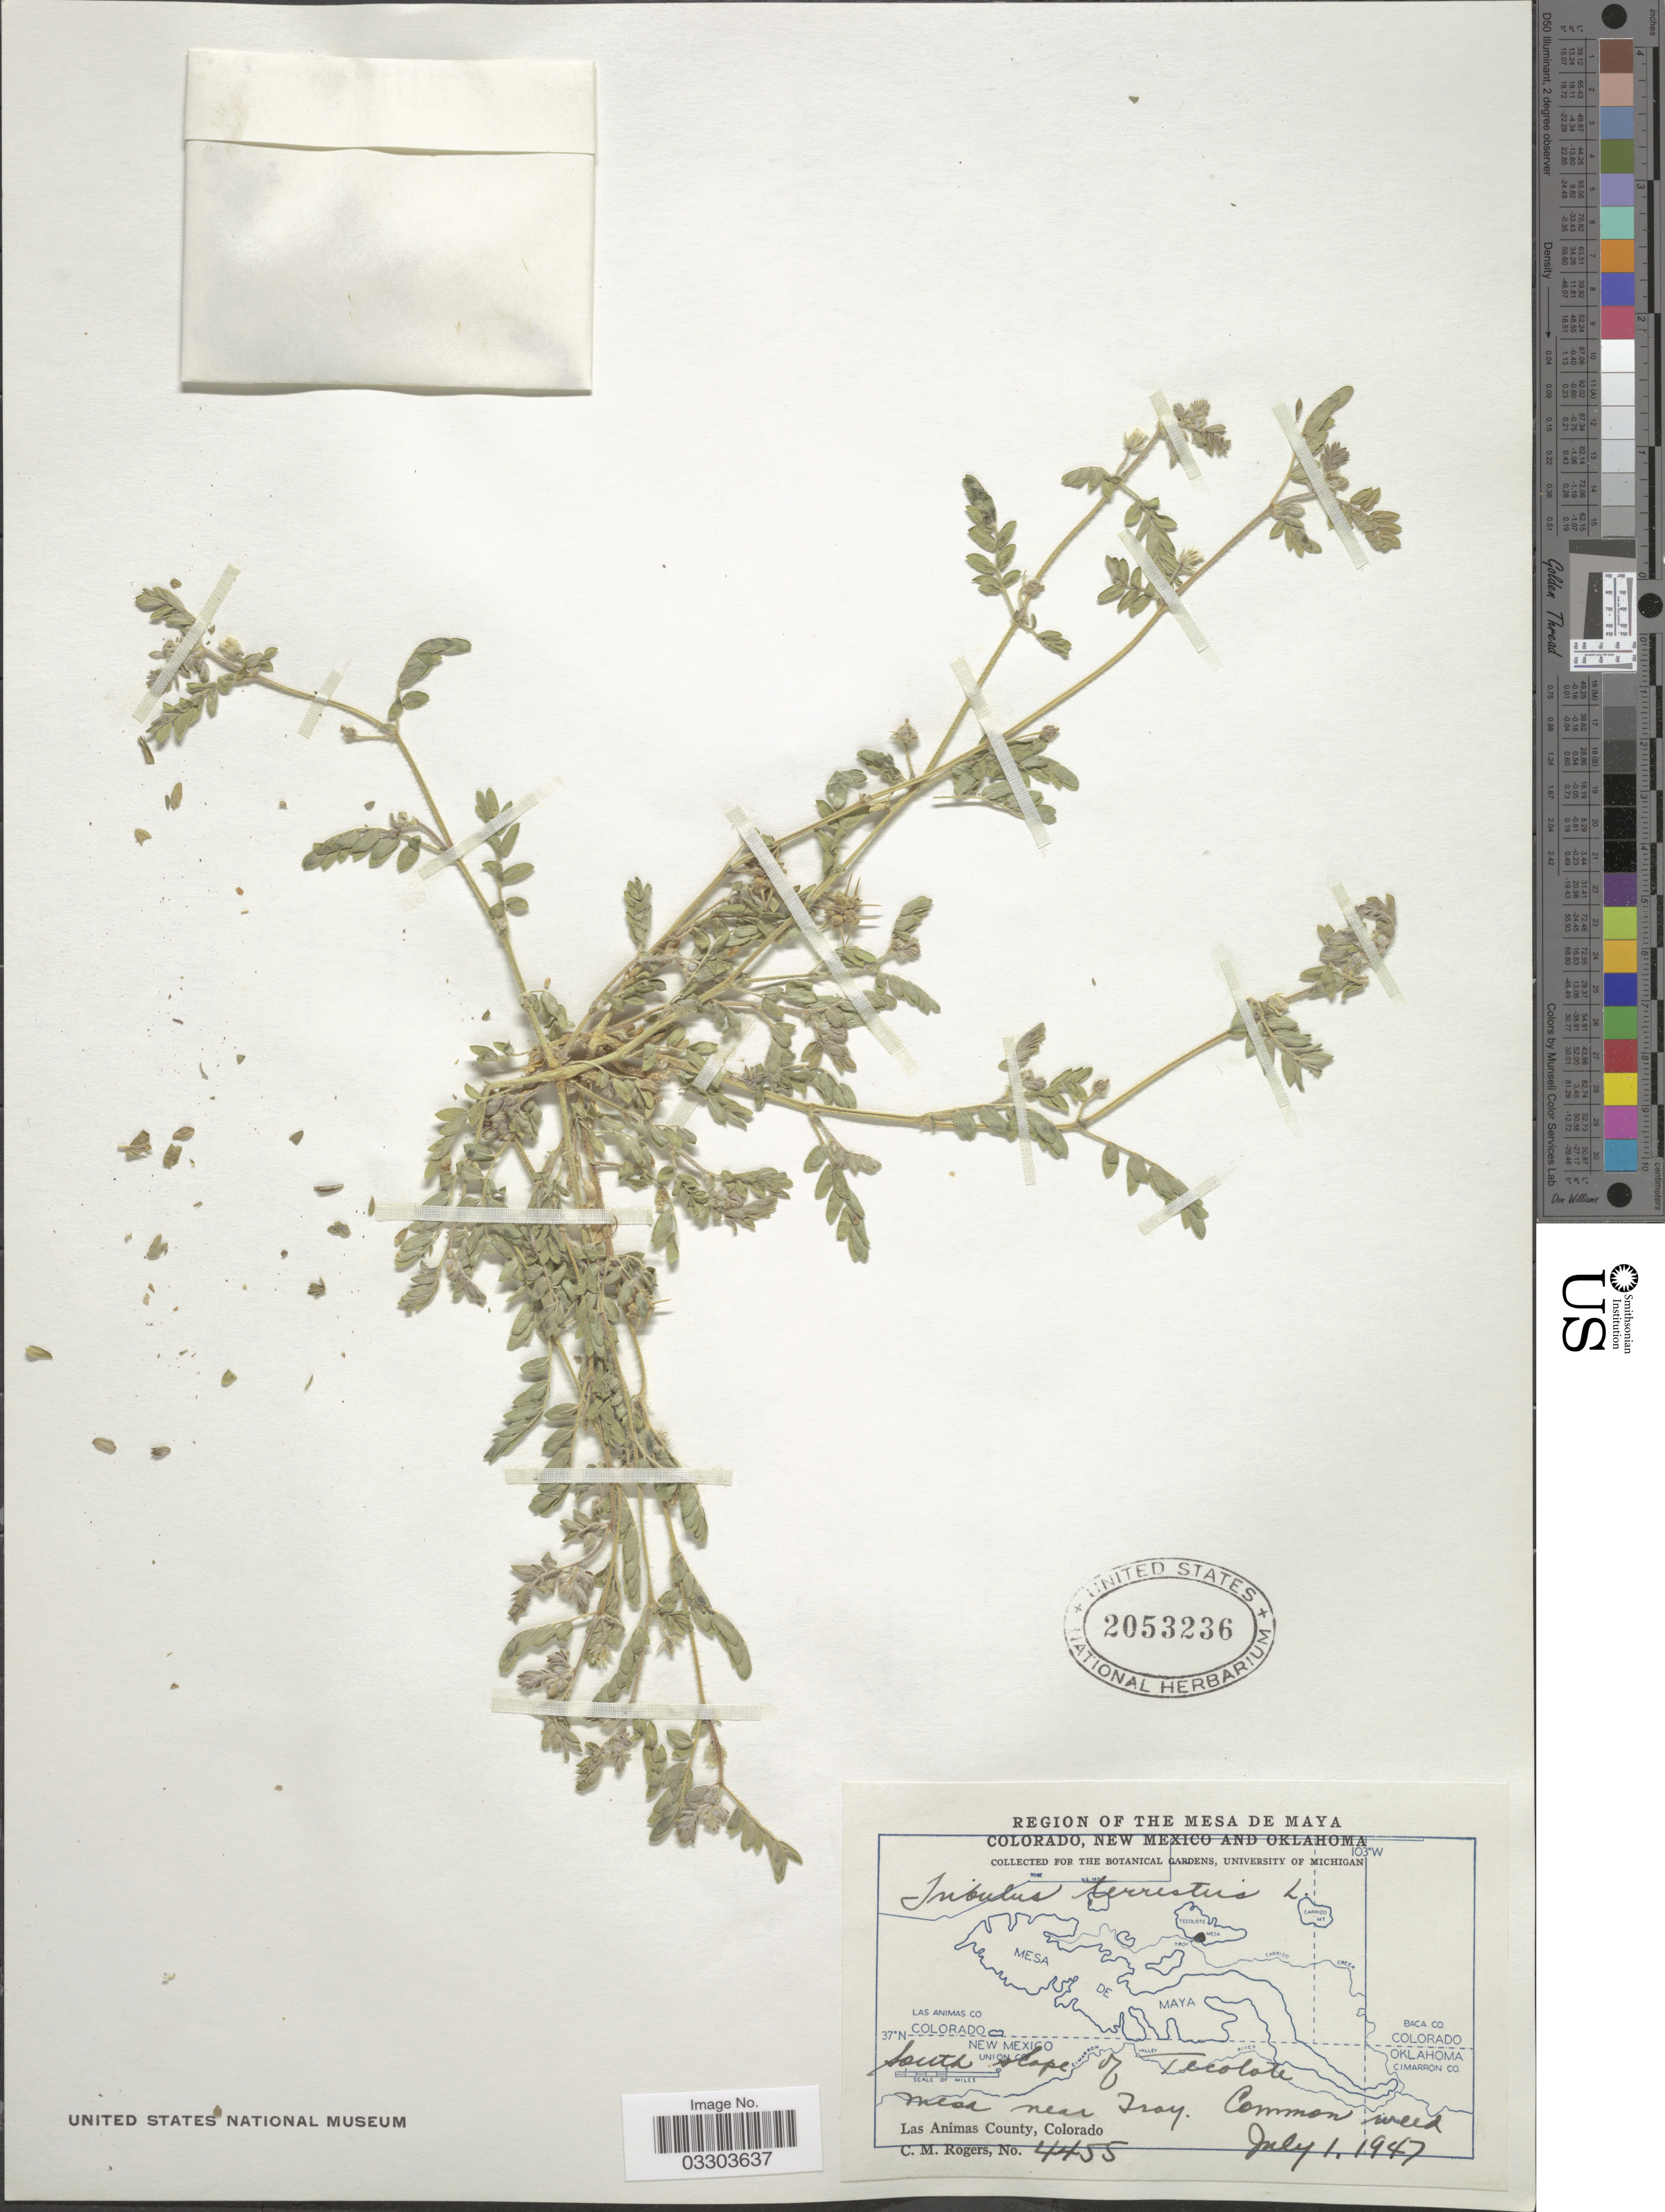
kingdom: Plantae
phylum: Tracheophyta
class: Magnoliopsida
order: Zygophyllales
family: Zygophyllaceae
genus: Tribulus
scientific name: Tribulus terrestris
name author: L.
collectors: C. M. Rogers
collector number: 4455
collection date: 1947-07-01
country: United States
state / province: Colorado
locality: Region of The Mesa de Maya. South slope of Tecolote Mesa near Troy. Las Animas County.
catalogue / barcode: US 2053236